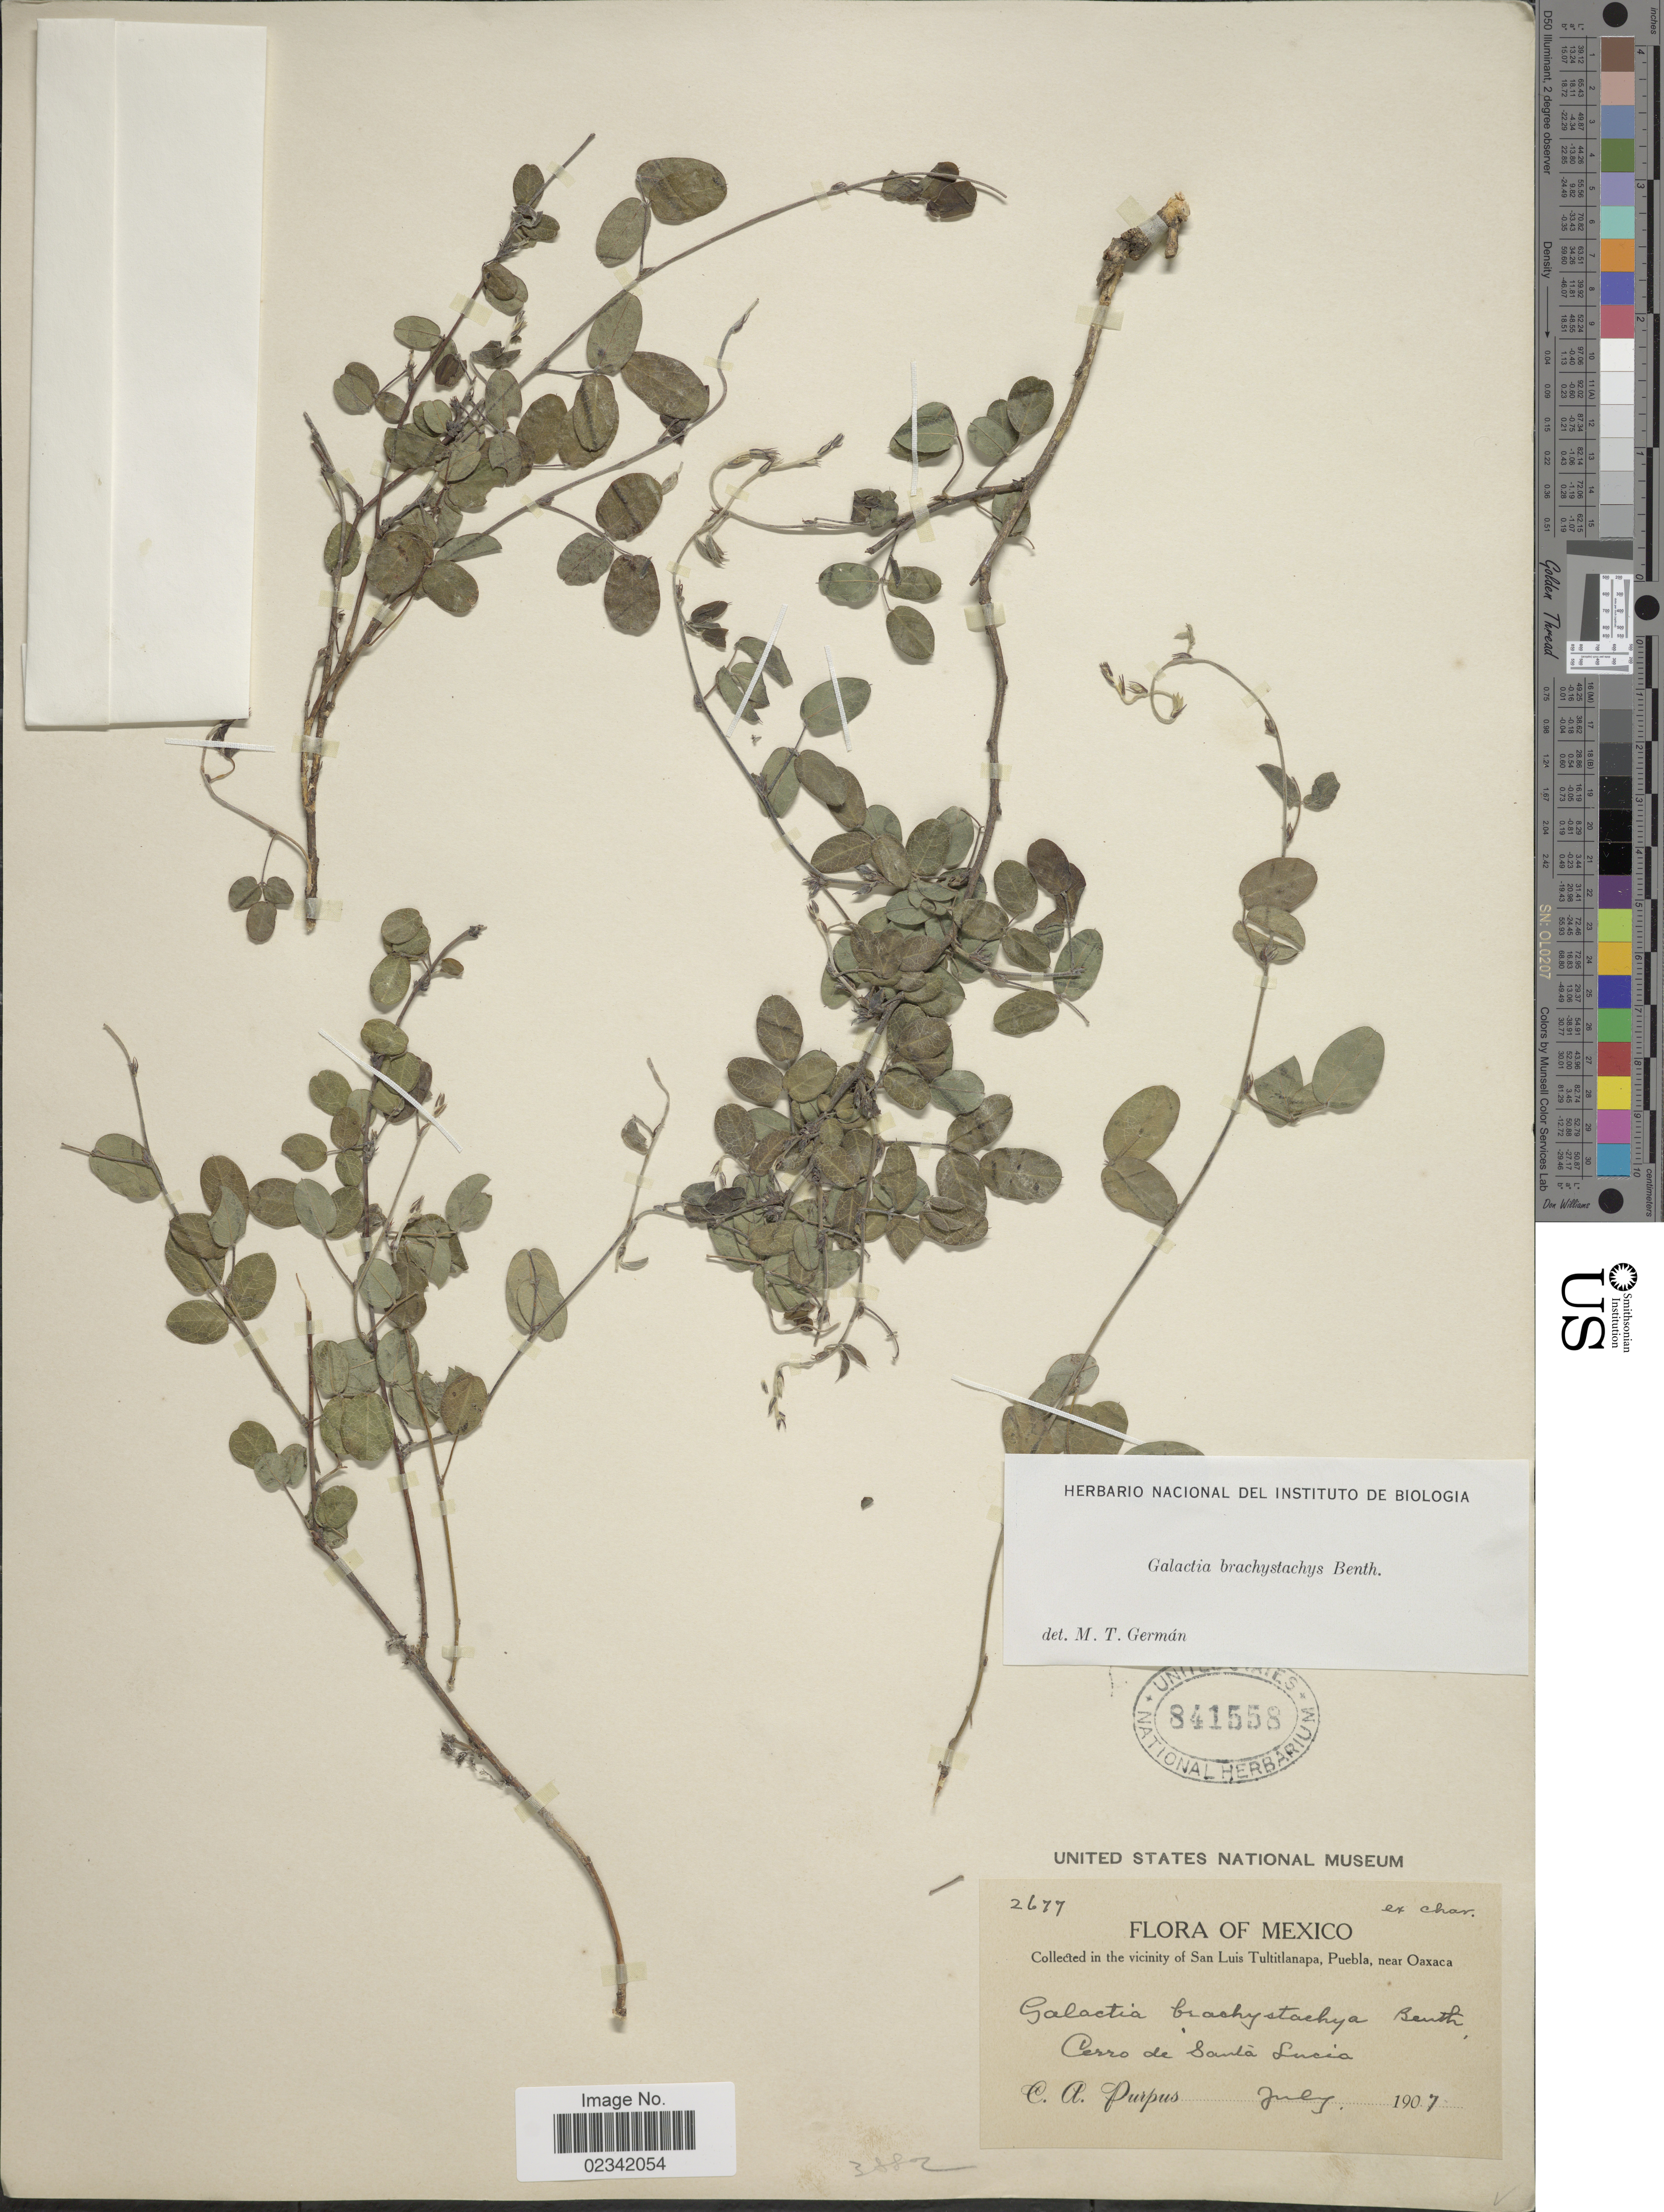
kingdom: Plantae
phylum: Tracheophyta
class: Magnoliopsida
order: Fabales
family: Fabaceae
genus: Nanogalactia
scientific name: Nanogalactia brachystachys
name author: (Benth.) L.P. Queiroz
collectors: C. A. Purpus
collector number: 2677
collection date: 1907-07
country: Mexico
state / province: Puebla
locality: In the Vicinity of San Luis Tultitlanapa, Puebla, near Oaxaca, Cerro de Santa Lucia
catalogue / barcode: US 841558